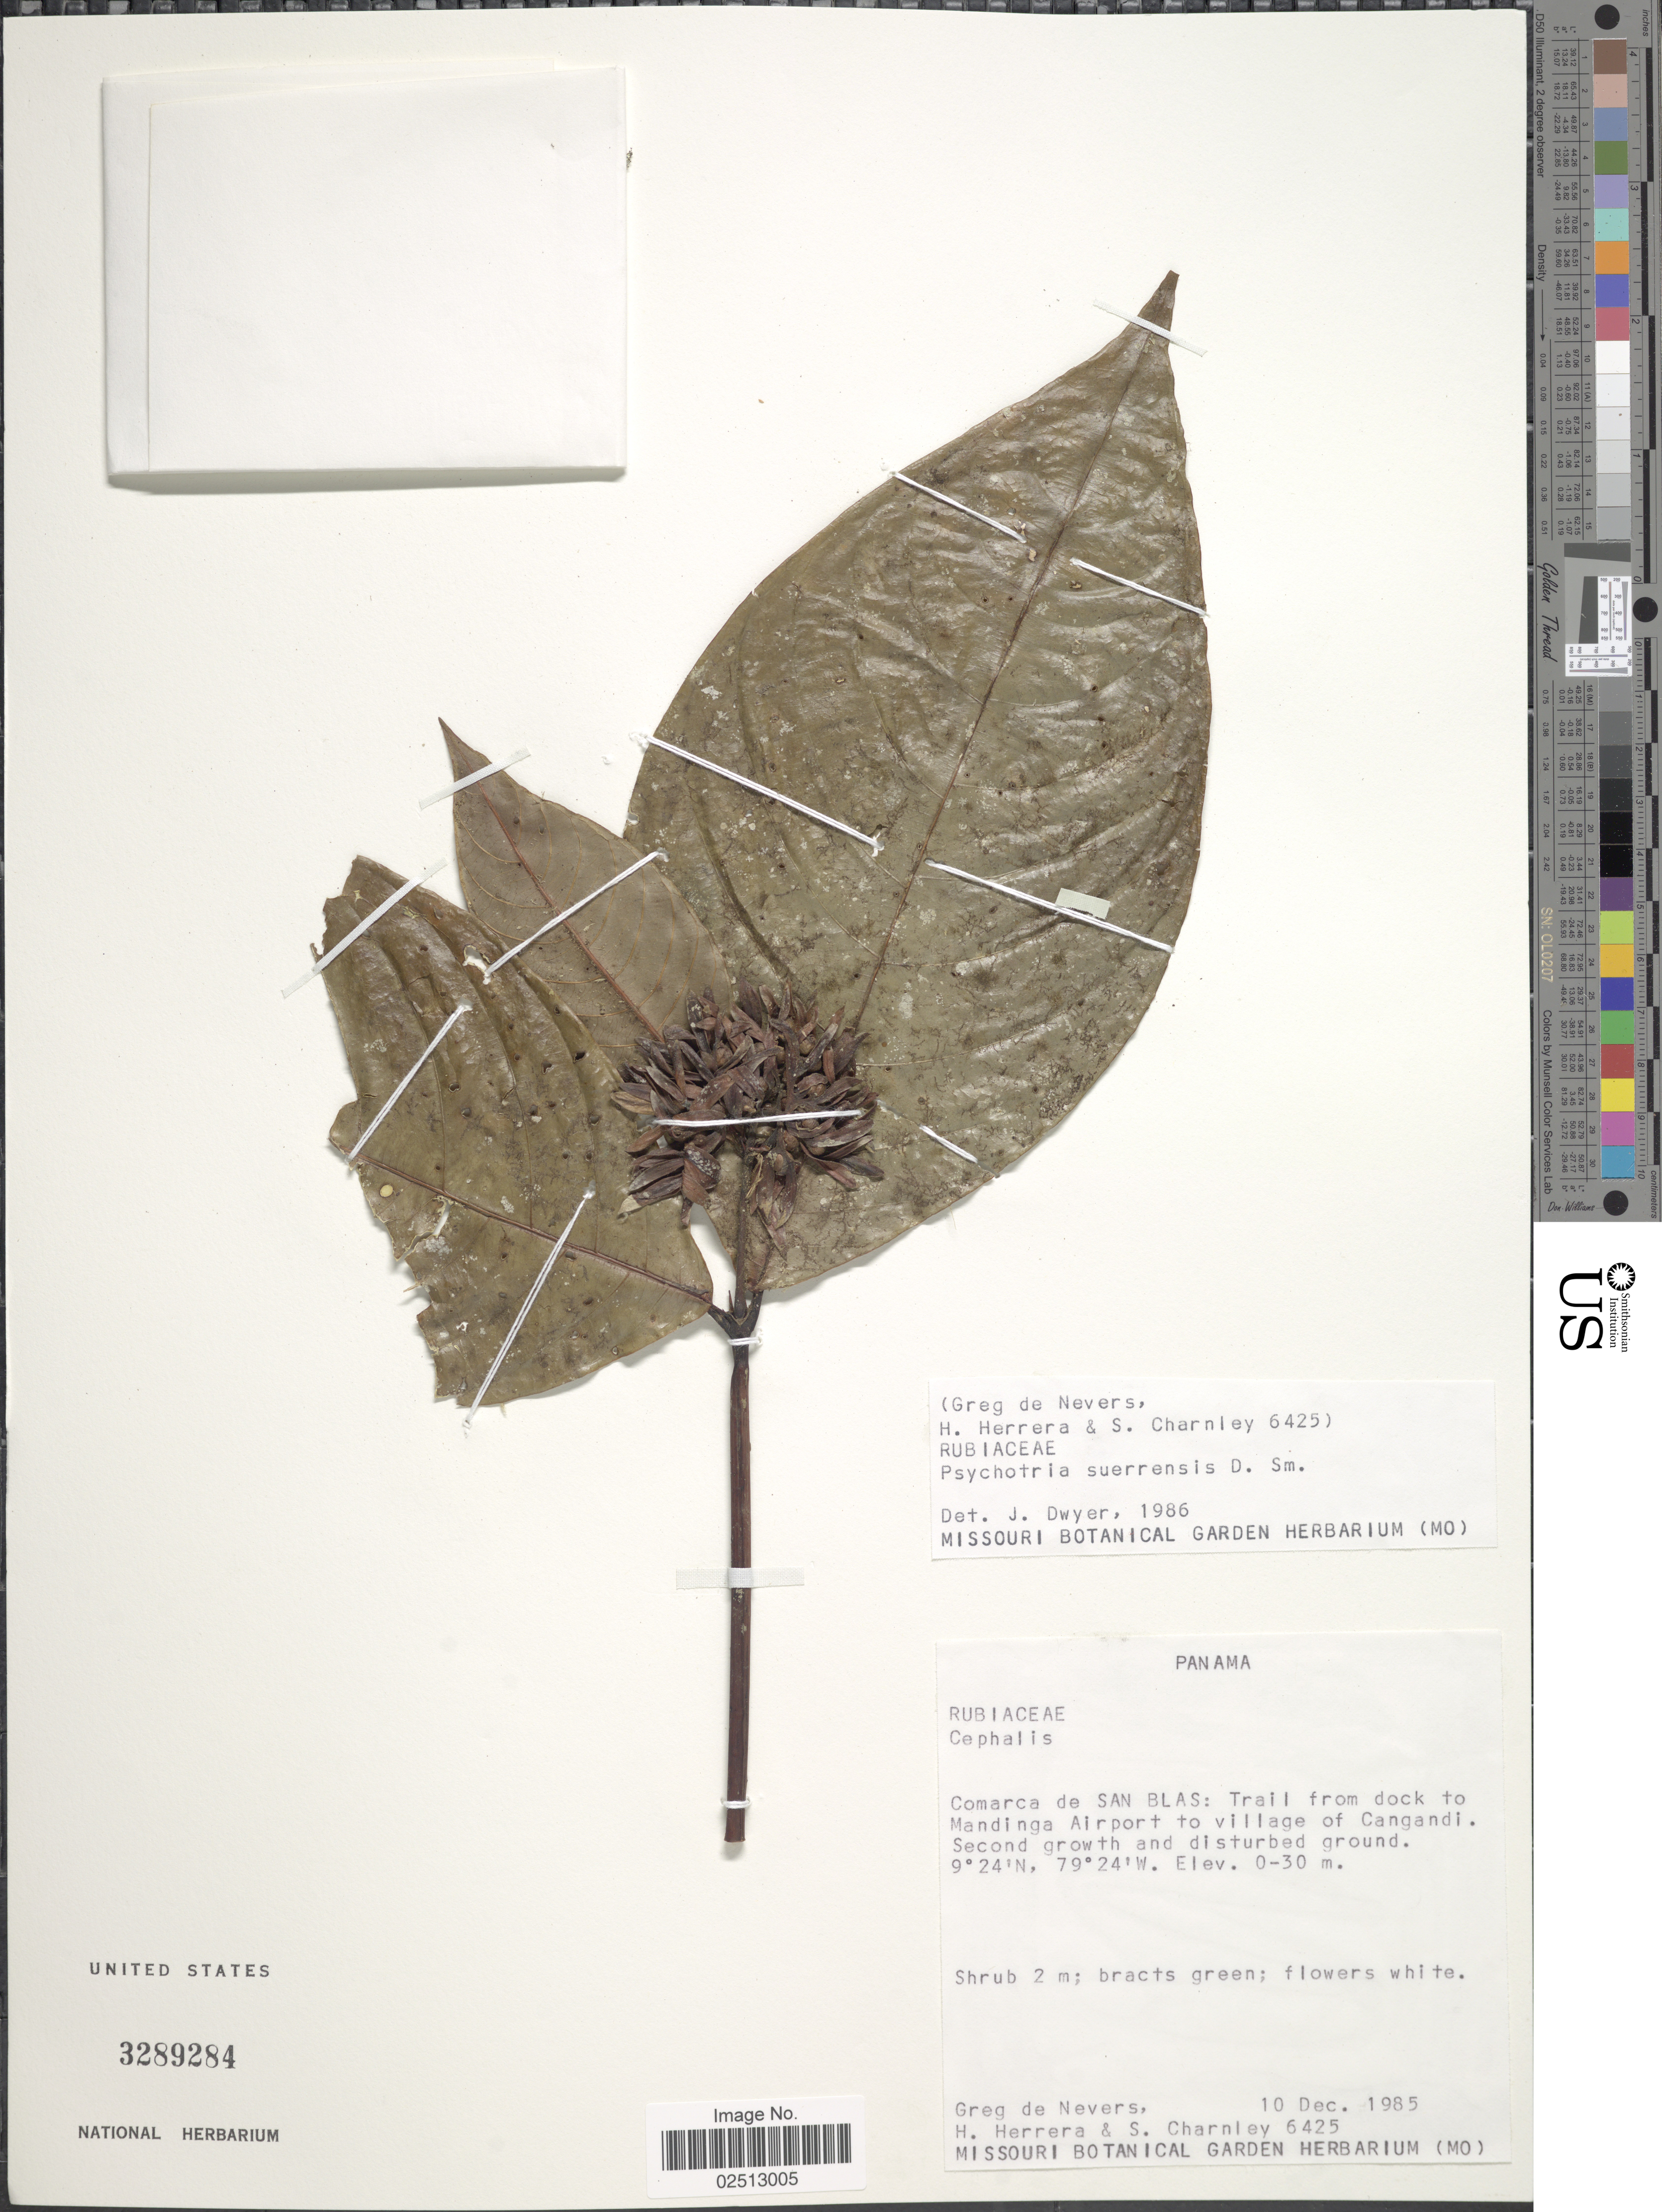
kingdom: Plantae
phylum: Tracheophyta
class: Magnoliopsida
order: Gentianales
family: Rubiaceae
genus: Psychotria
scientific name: Psychotria suerrensis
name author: Donn. Sm.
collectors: G. Nevers, H. Herrera & S. Charnley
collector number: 6425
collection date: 1985-12-10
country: Panama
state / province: Kuna Yala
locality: Comarco de San Blas: Trail from dock to Madinga Airport to village Cangandi.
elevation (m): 0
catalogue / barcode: US 3289284